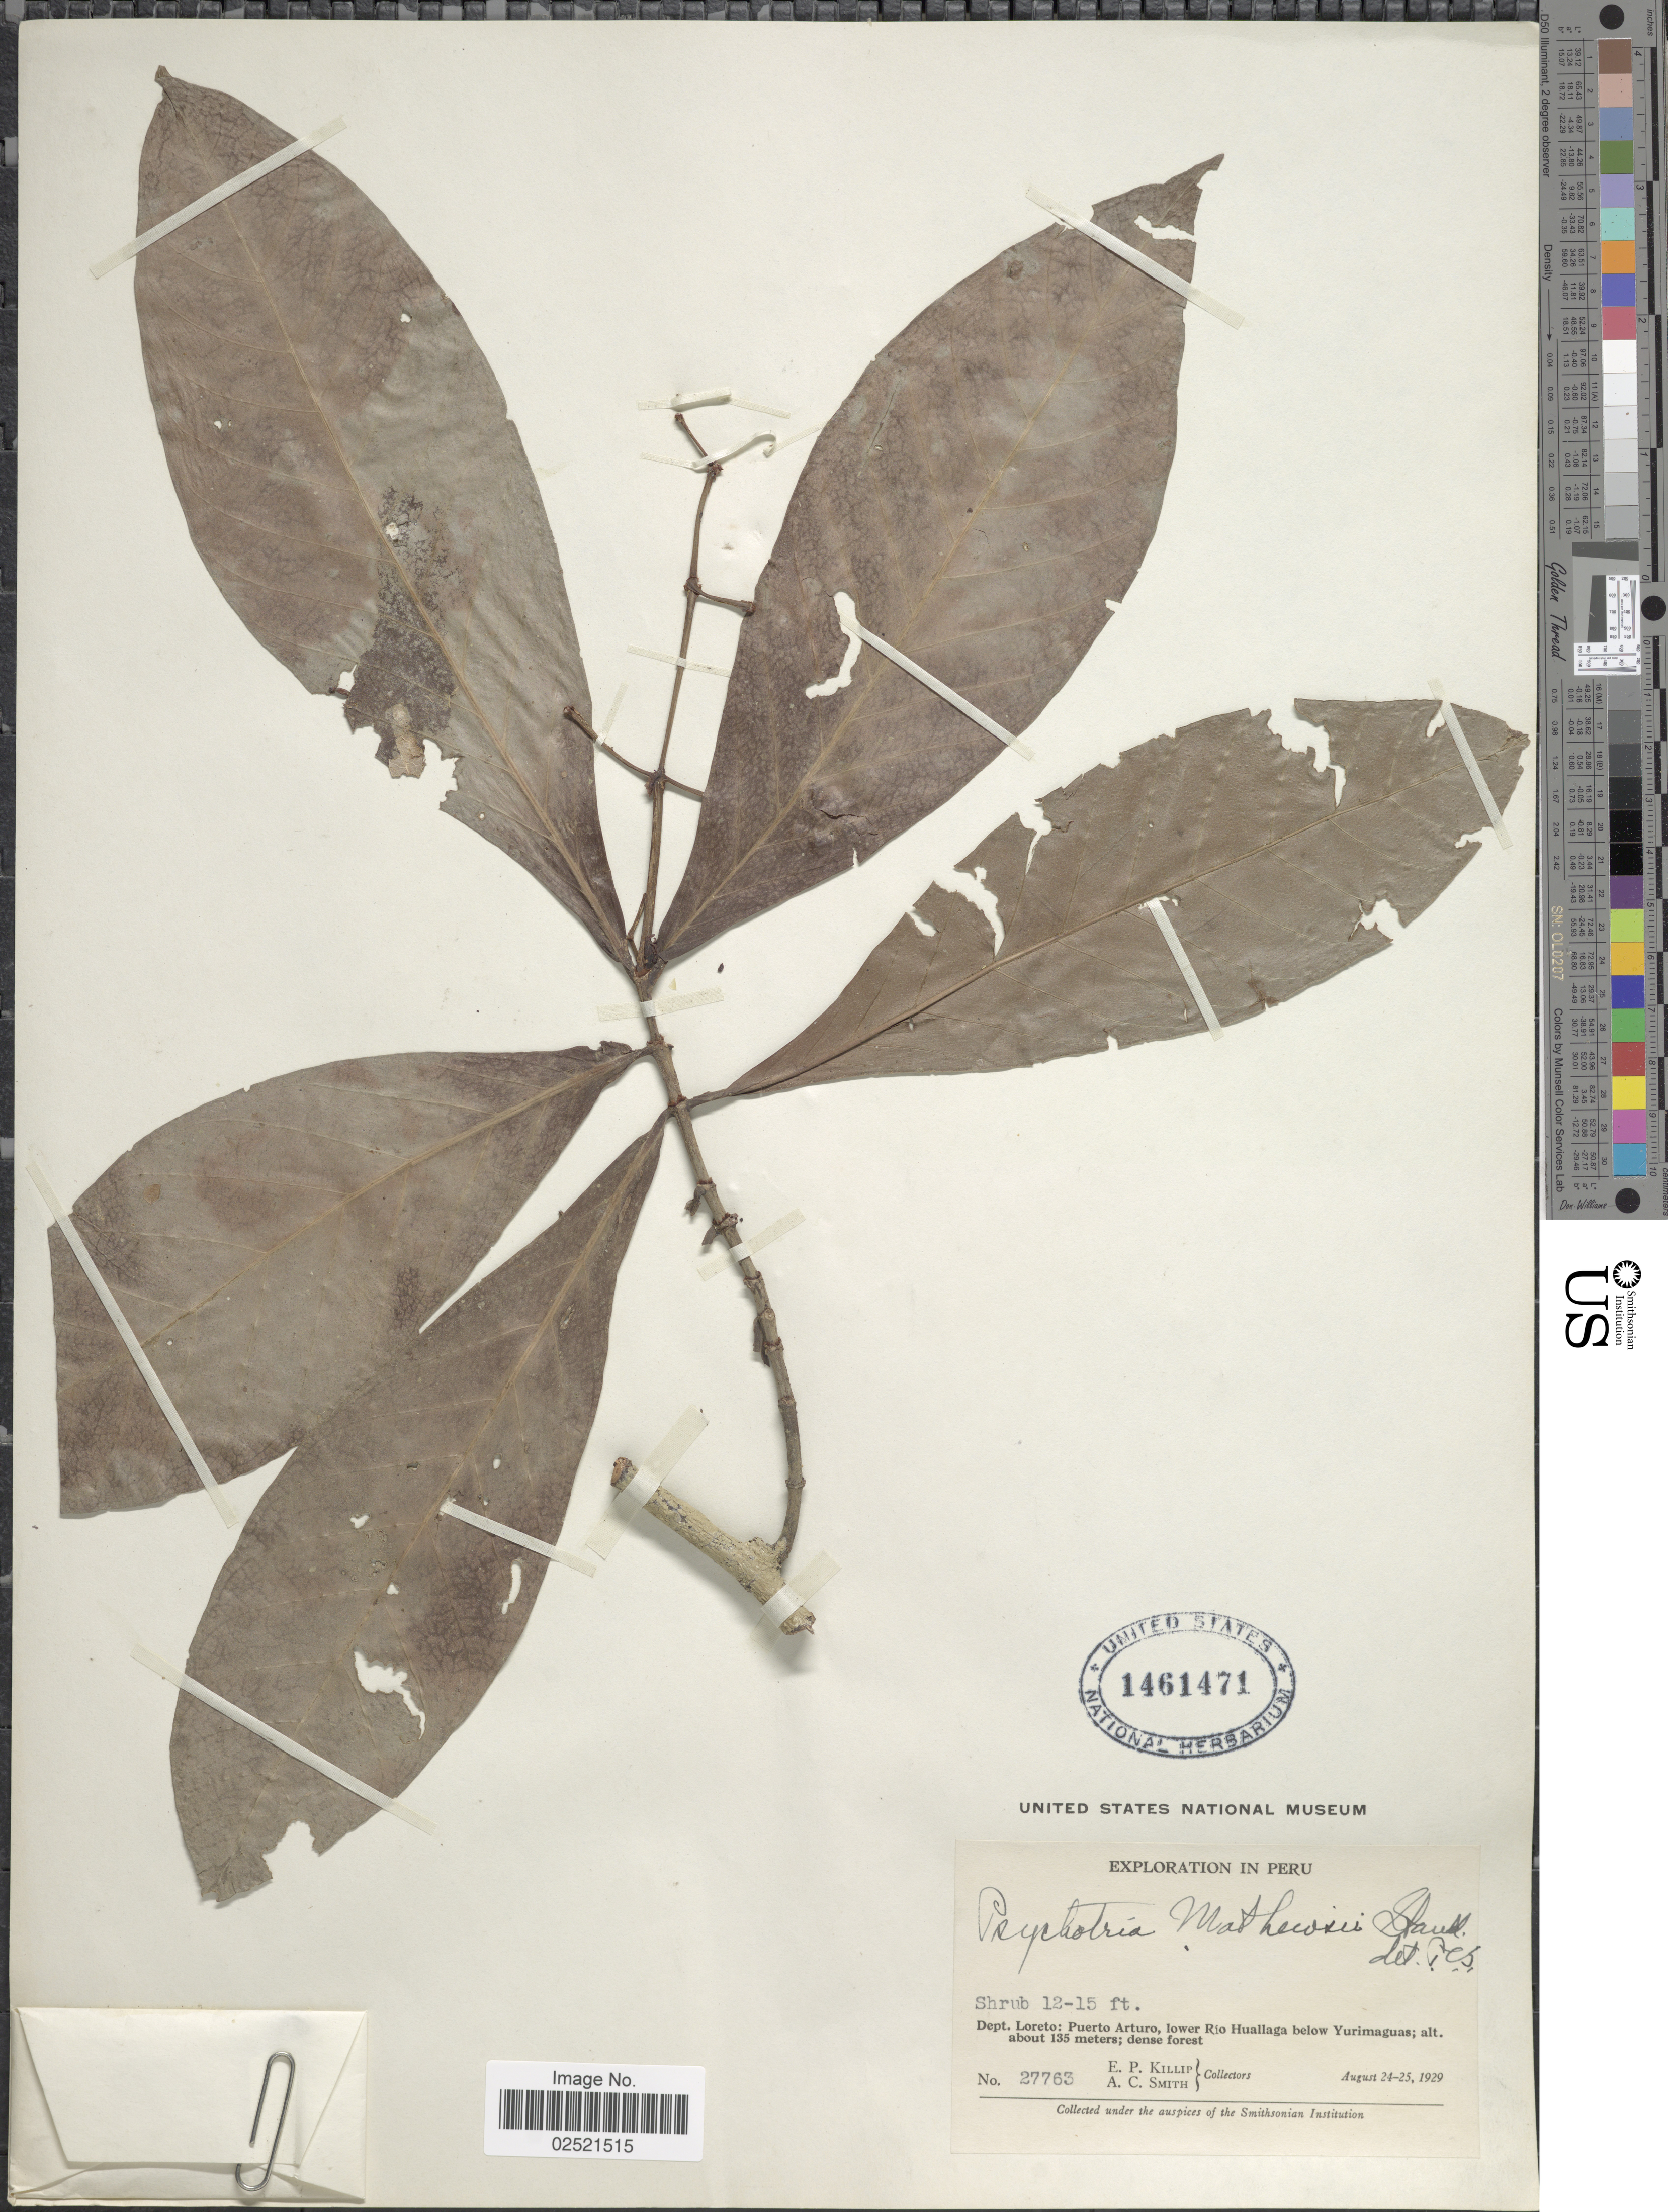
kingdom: Plantae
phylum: Tracheophyta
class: Magnoliopsida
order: Gentianales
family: Rubiaceae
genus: Psychotria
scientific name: Psychotria mathewsii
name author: Standl.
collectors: E. P. Killip & A. C. Smith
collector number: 27763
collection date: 1929-08-24/1929-08-25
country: Peru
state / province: Loreto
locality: Puerto Arturo, lower Rio Huallaga below Yurimaguas.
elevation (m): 135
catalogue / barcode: US 1461471